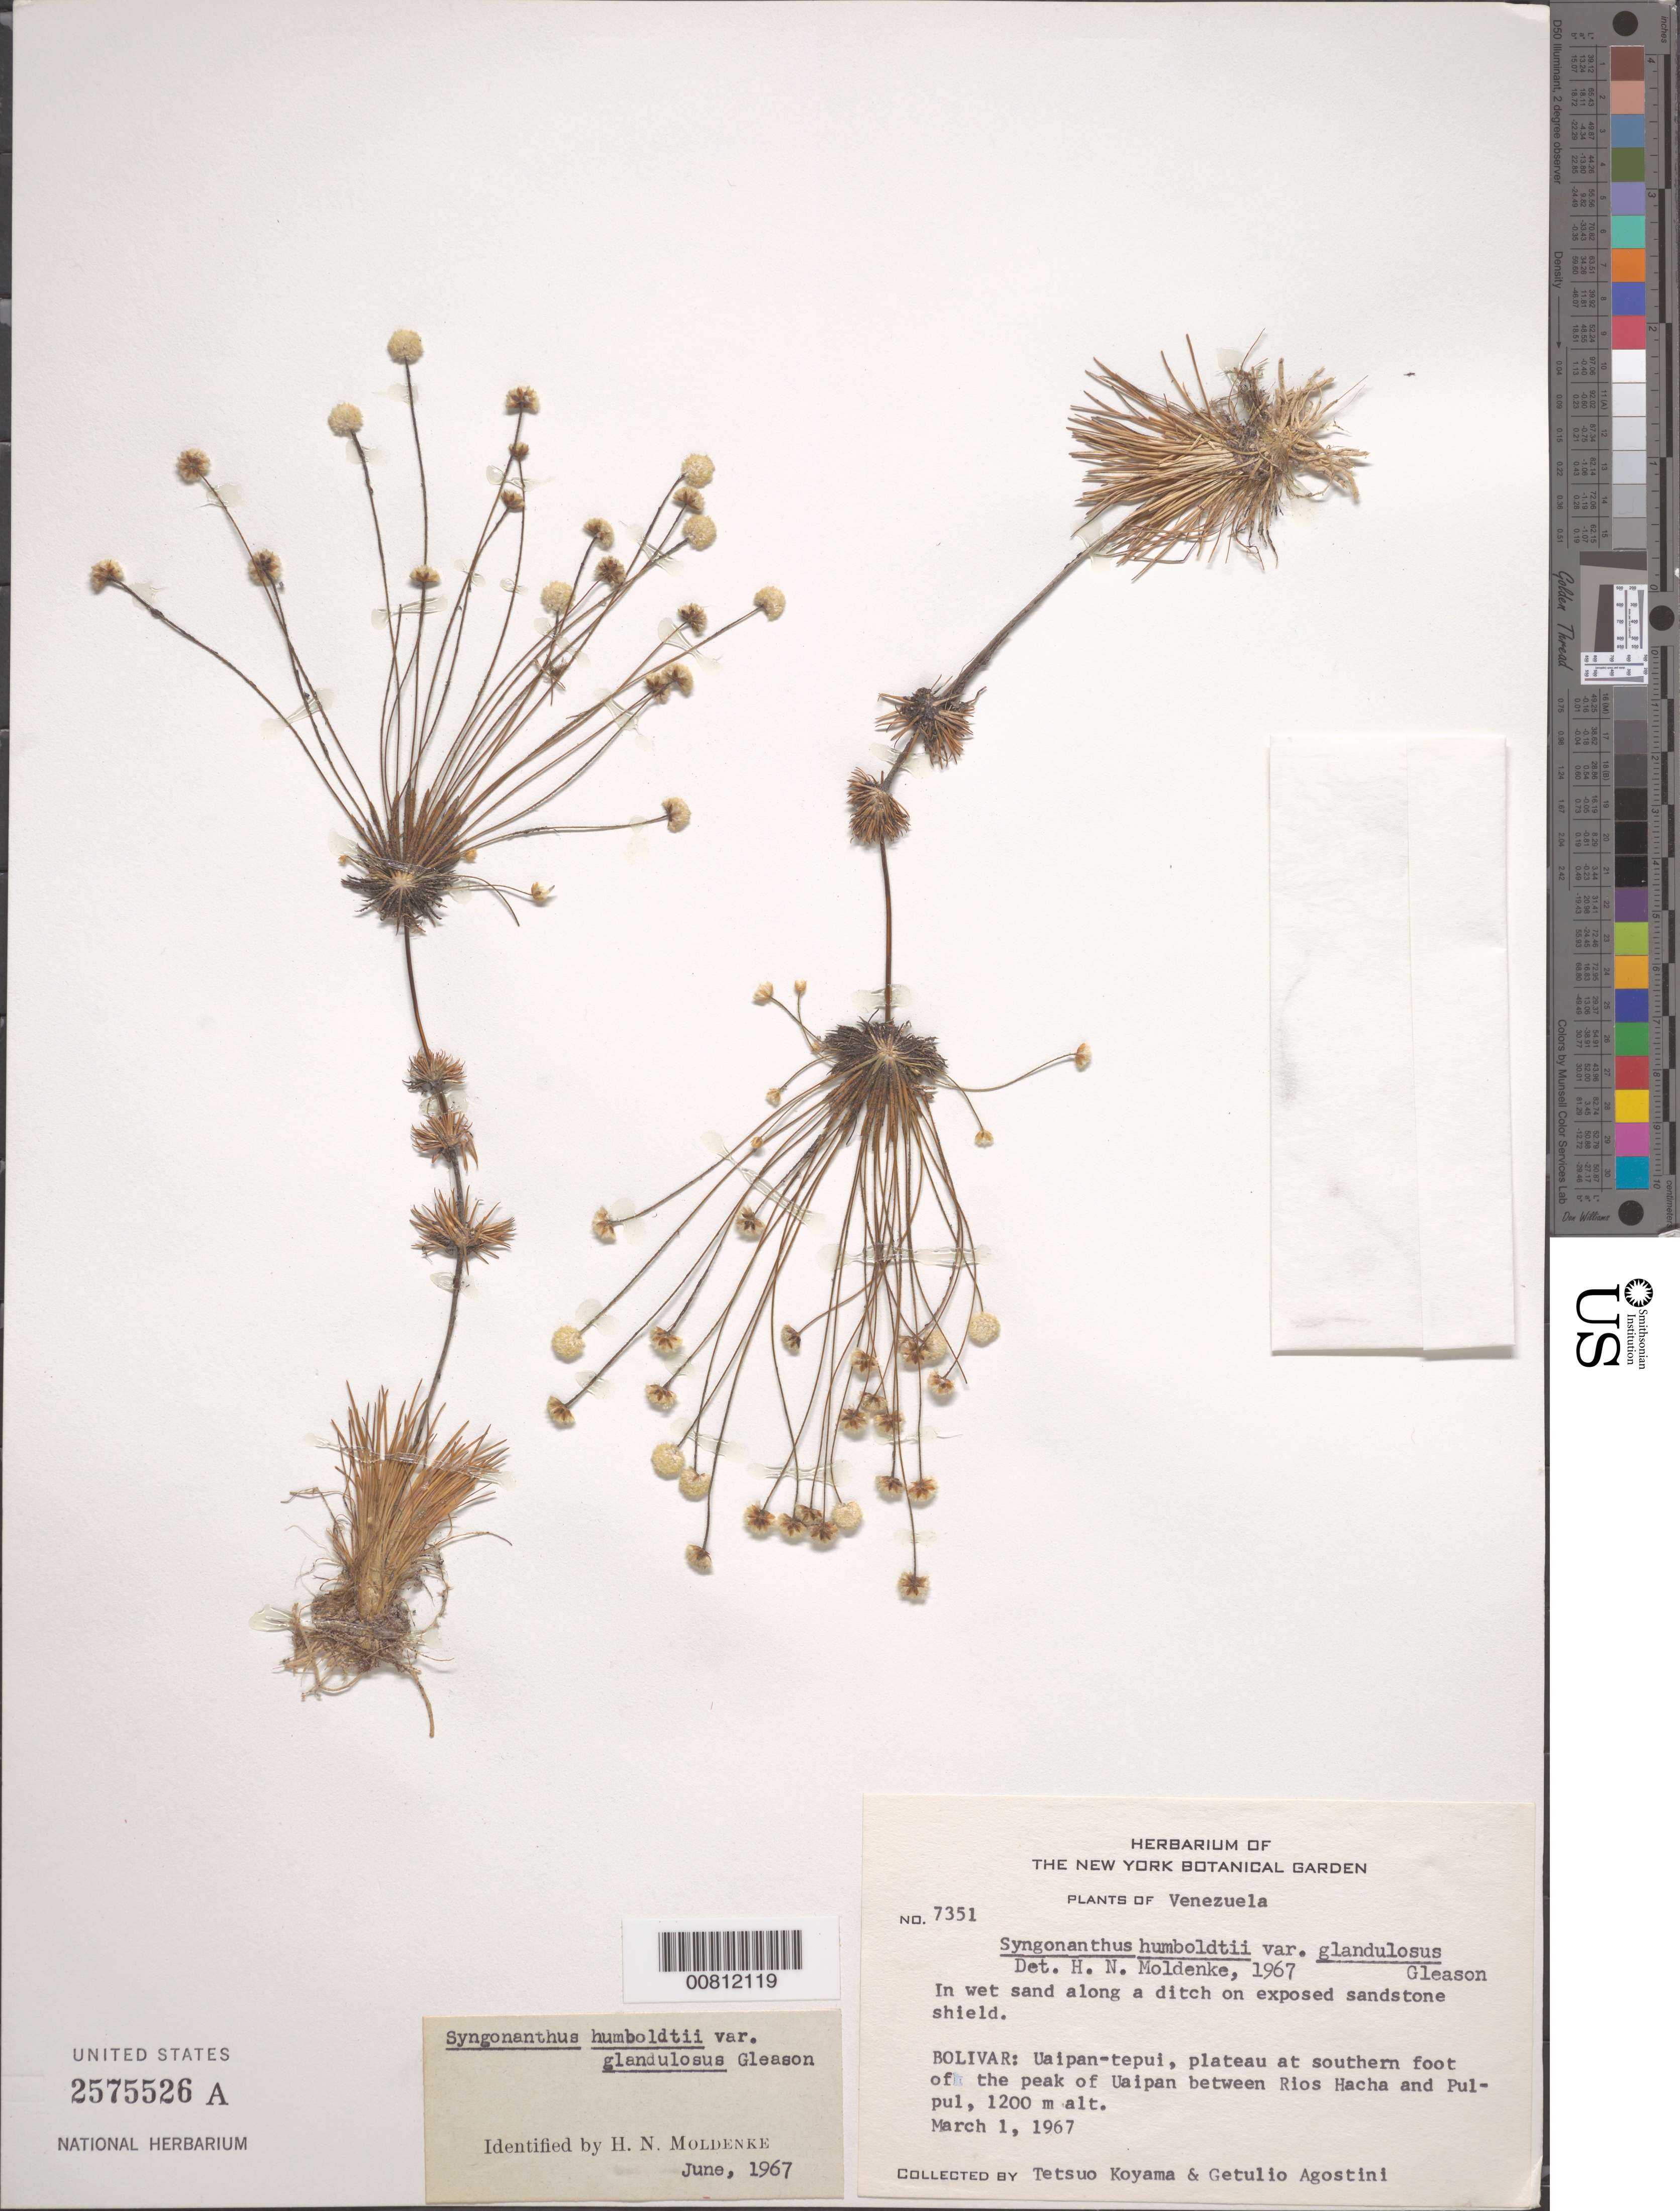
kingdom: Plantae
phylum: Tracheophyta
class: Liliopsida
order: Poales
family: Eriocaulaceae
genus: Syngonanthus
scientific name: Syngonanthus humboldtii var. glandulosus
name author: Gleason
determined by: Moldenke, H. N.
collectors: T. Koyama & G. Agostini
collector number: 7351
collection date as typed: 1-Mar-67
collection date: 1967-03-01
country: Venezuela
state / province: Bolívar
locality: Uaipan-tepuí, plateau al SE foot of the peaks of Uaipan, btw Ríos Hacha and Pulpul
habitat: In wet sand along a ditch on exposed sandstone shield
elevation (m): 1200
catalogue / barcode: US 2575526A